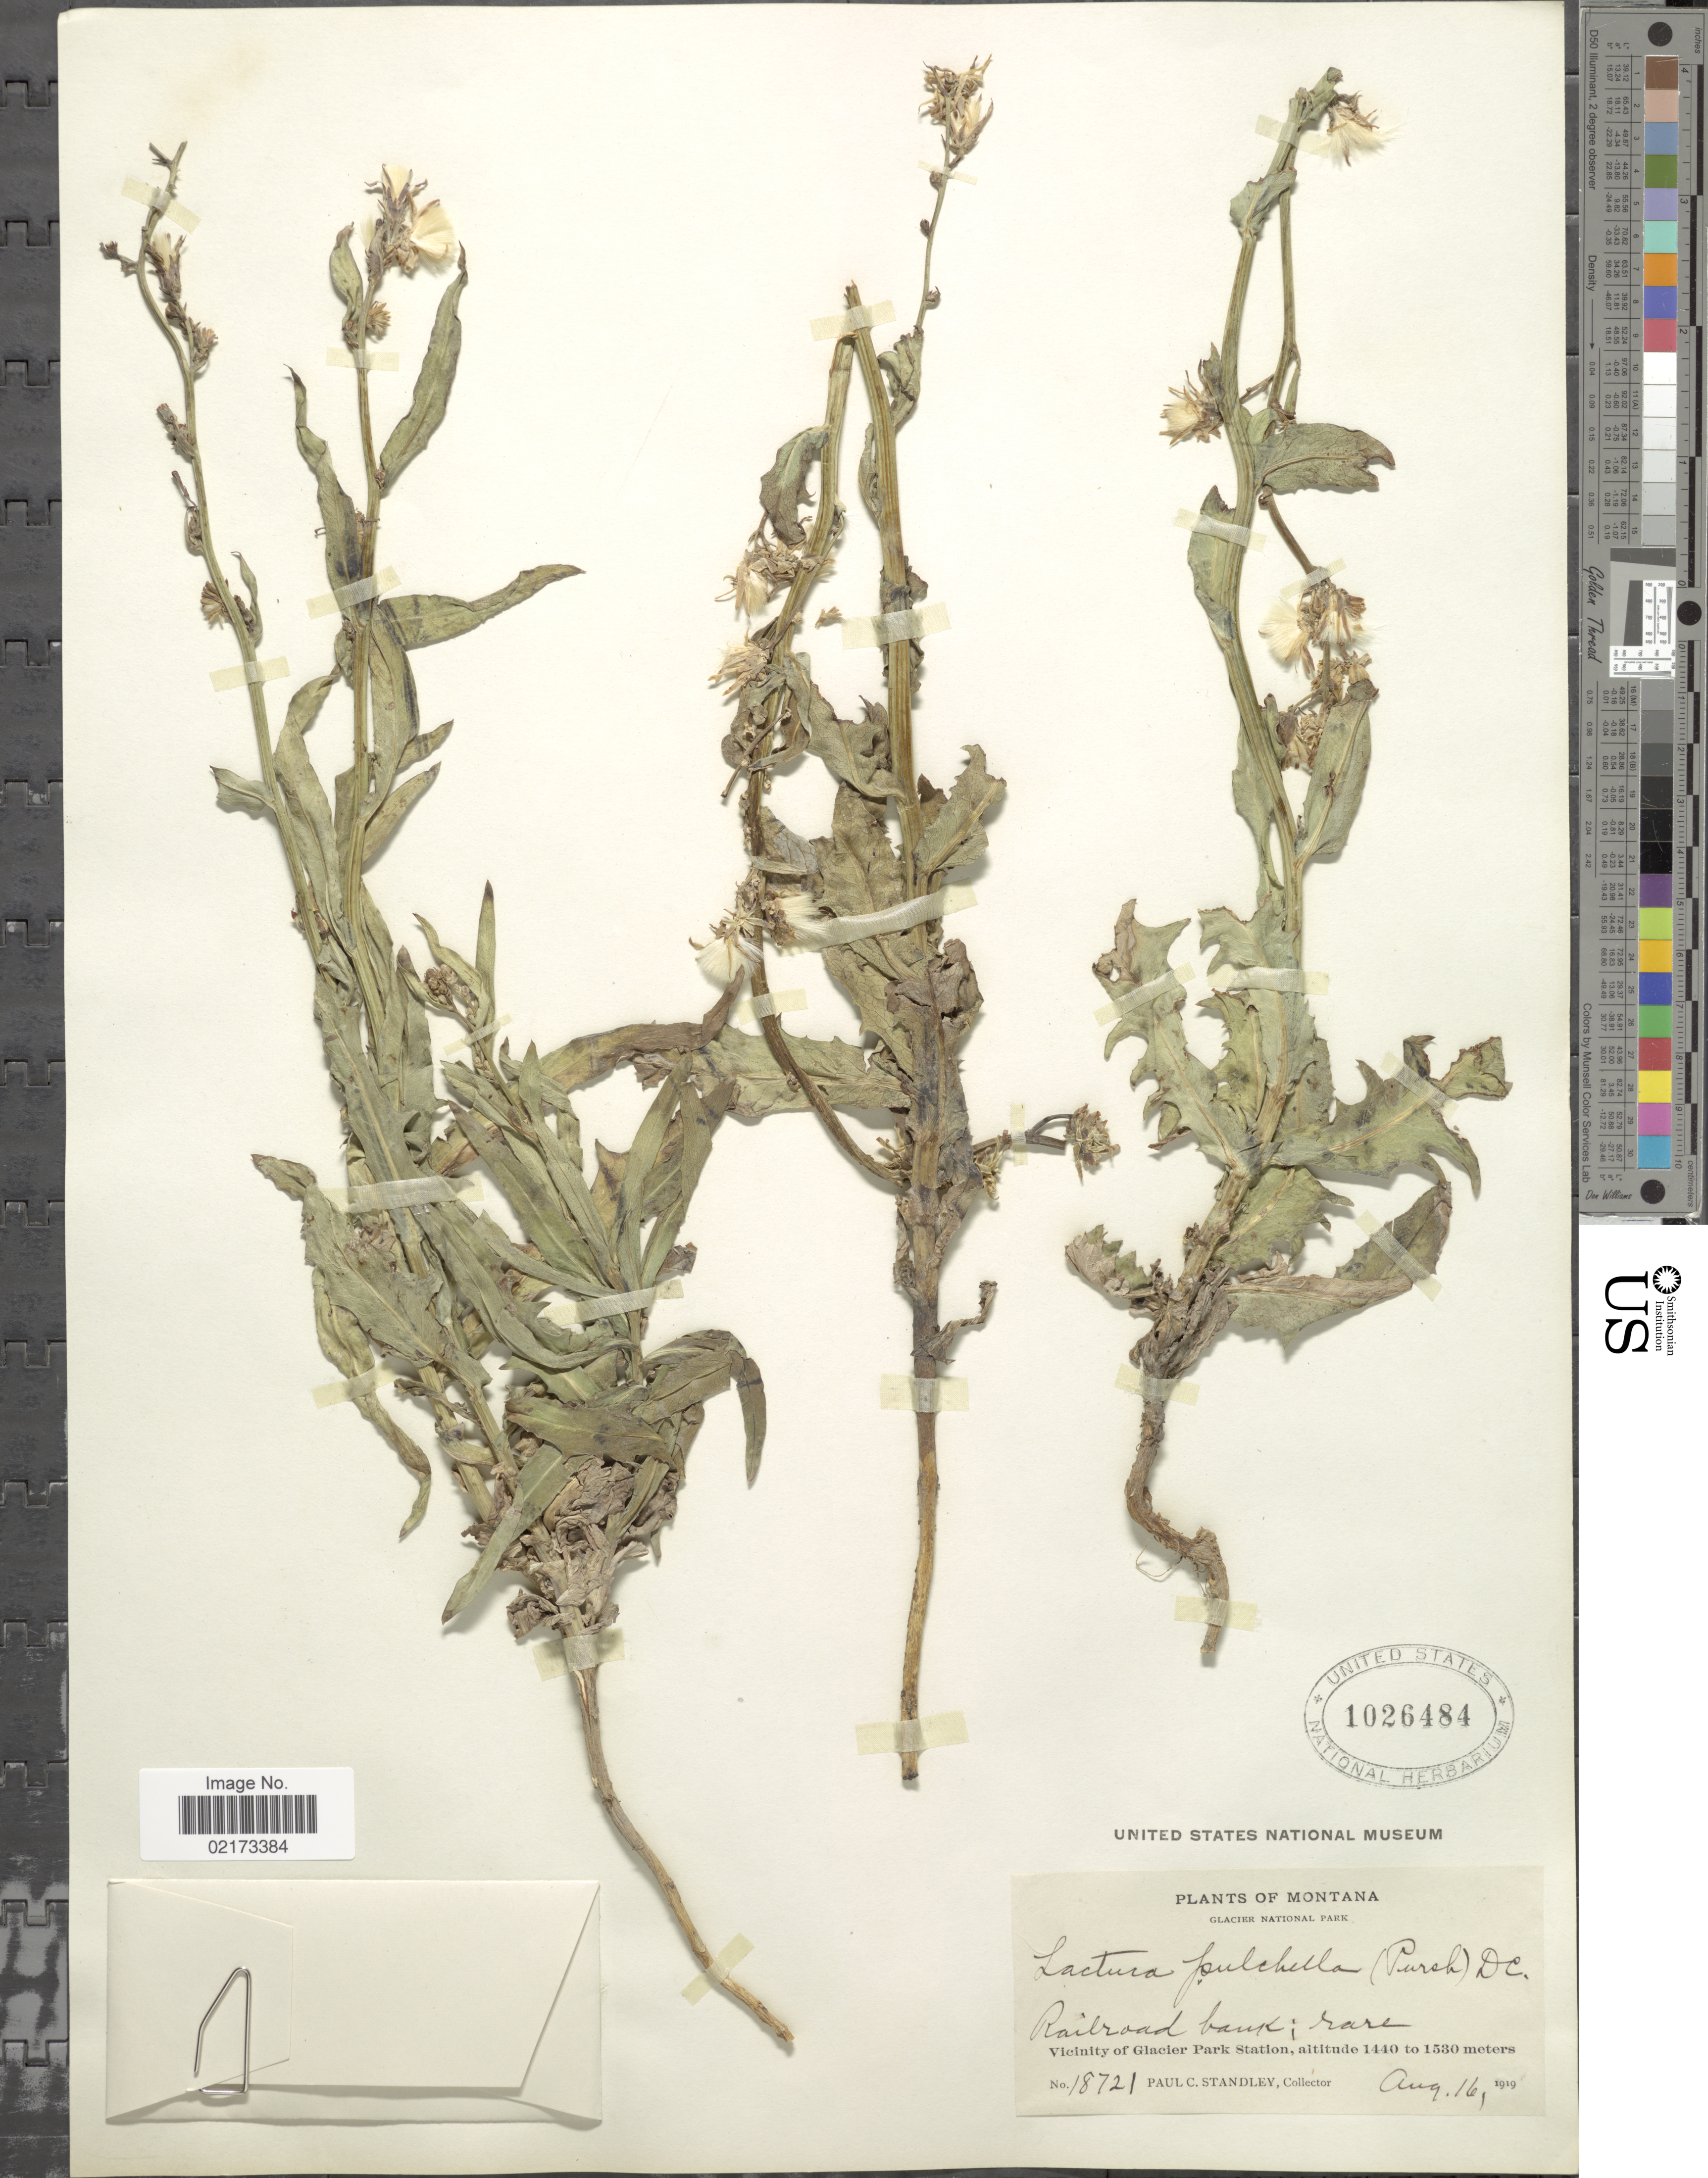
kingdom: Plantae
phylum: Tracheophyta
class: Magnoliopsida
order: Asterales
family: Asteraceae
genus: Lactuca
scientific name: Lactuca tatarica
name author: (L.) C.A. Mey.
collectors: P. C. Standley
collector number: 18721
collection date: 1919-08-16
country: United States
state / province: Montana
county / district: Glacier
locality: Glacier National Park, Vicinity of Glacier Park Station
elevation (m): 1440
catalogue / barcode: US 1026484